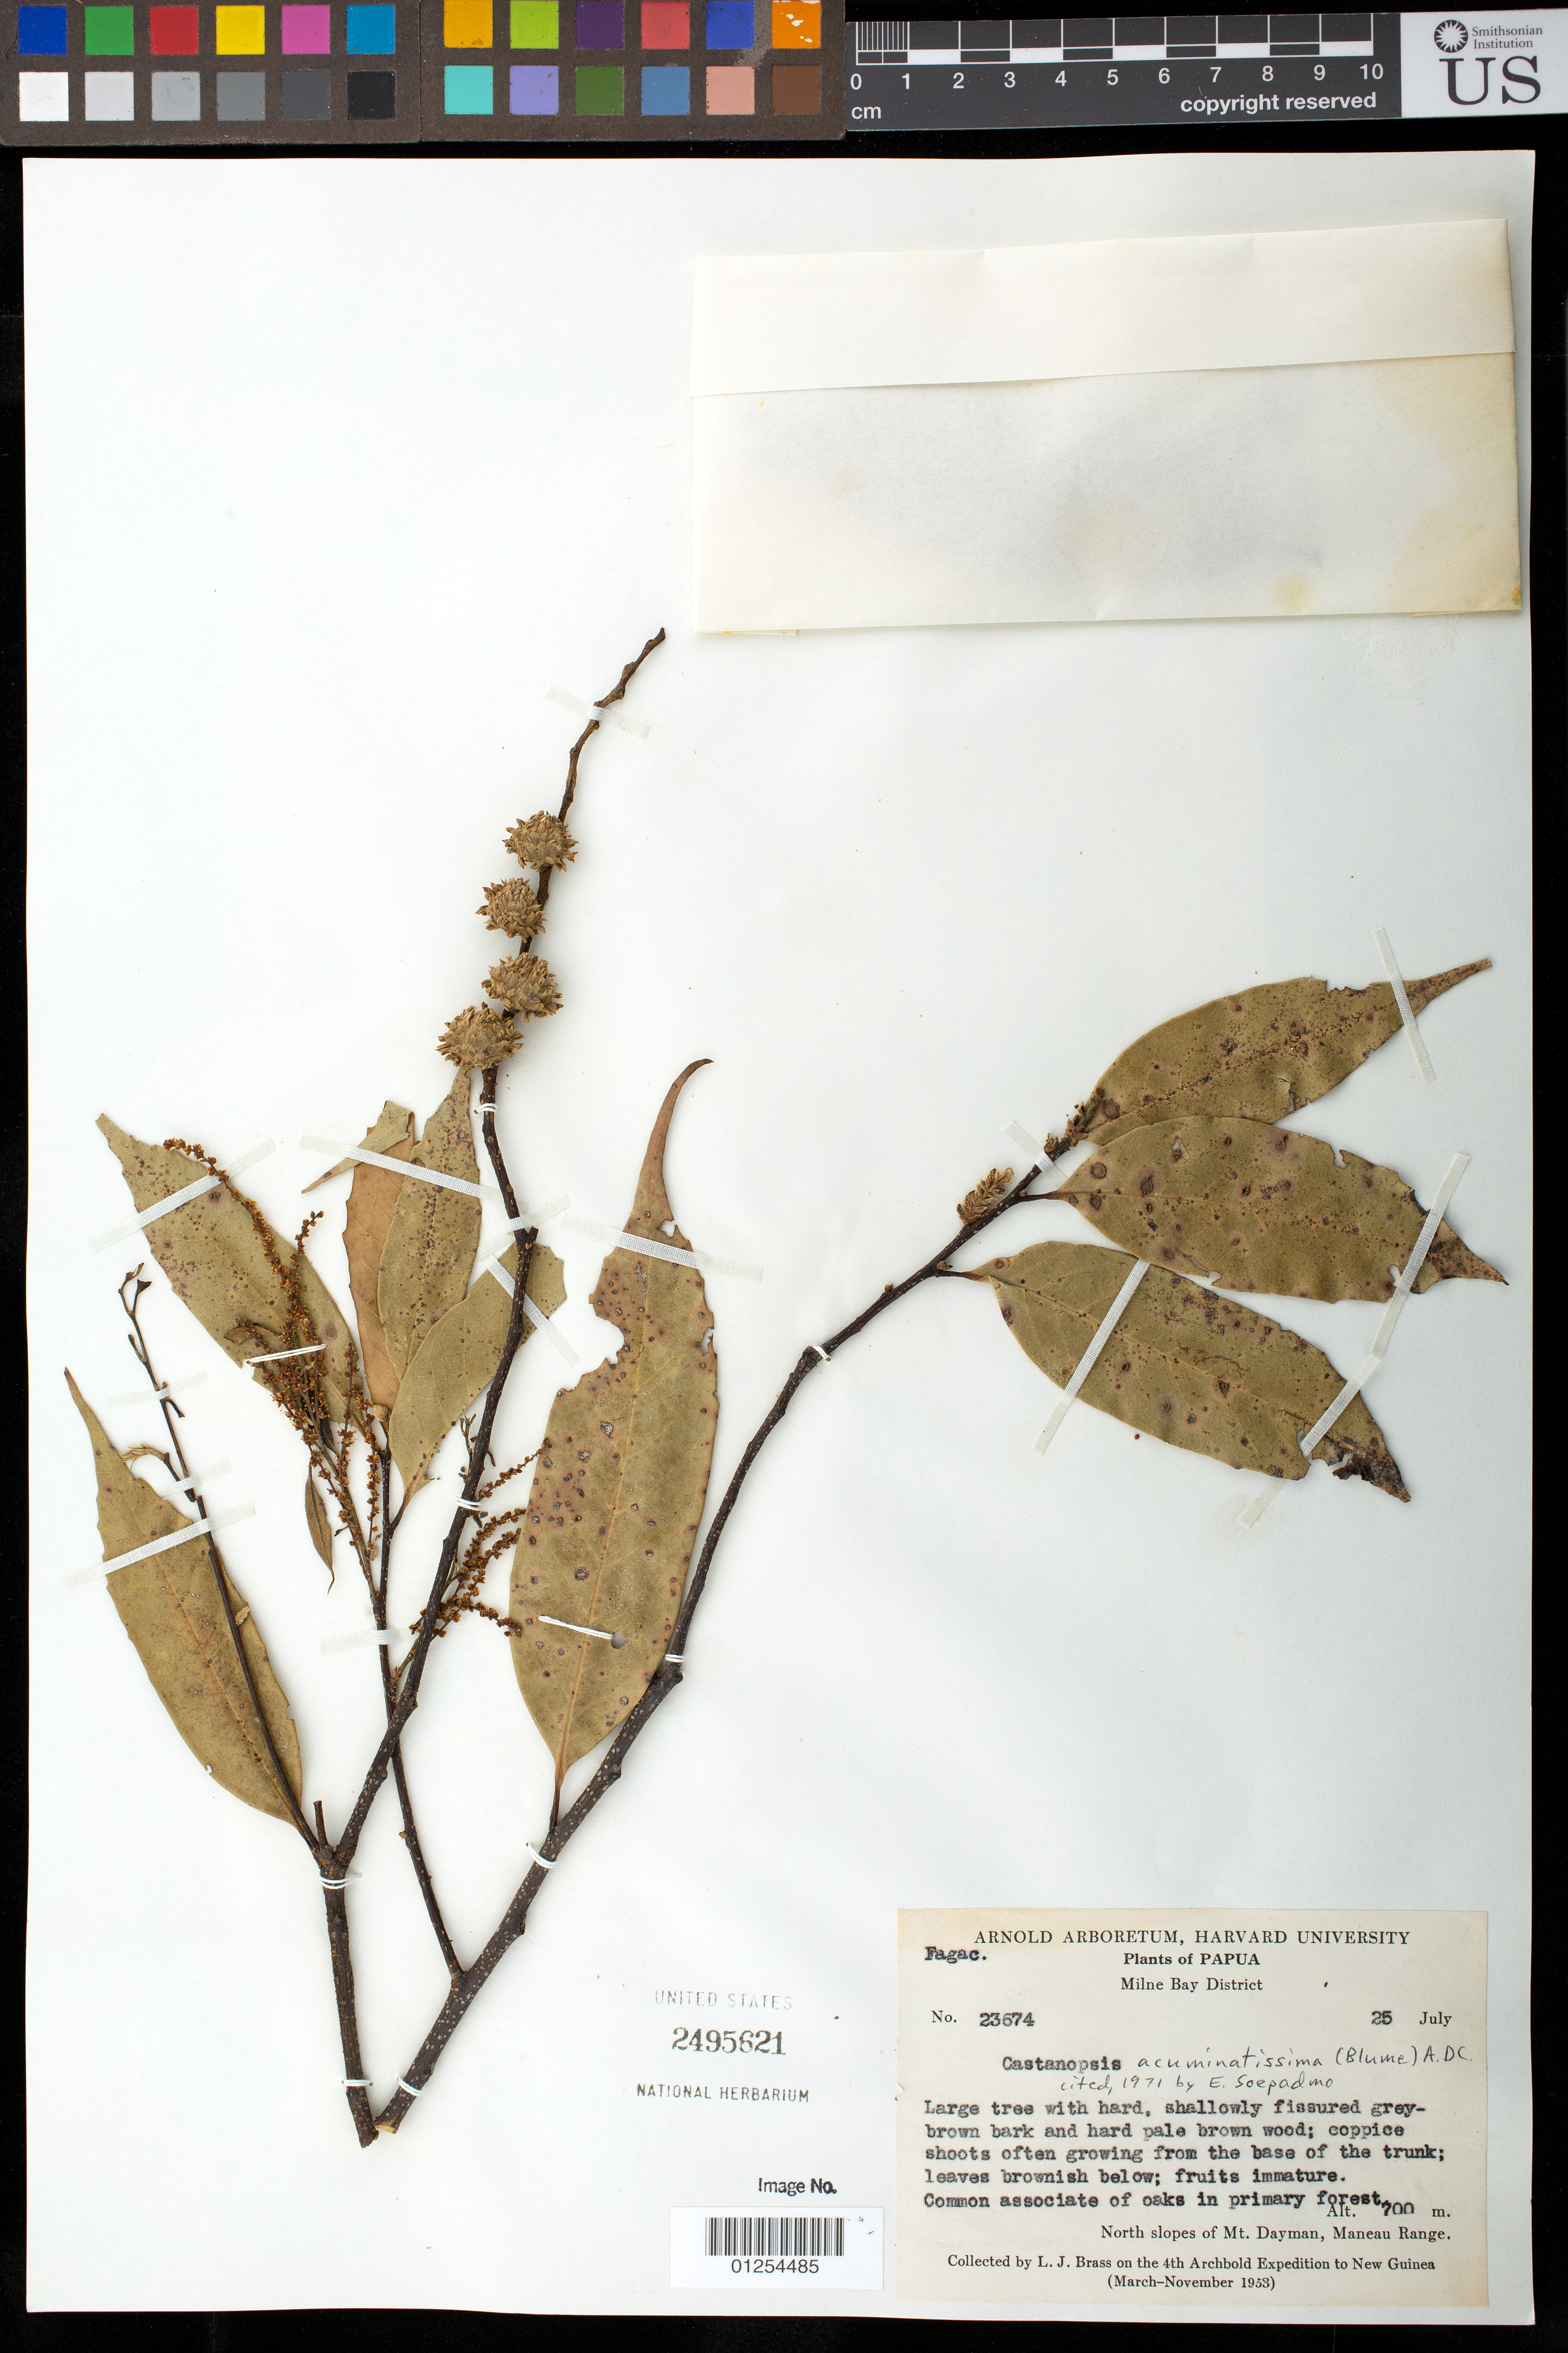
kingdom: Plantae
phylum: Tracheophyta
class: Magnoliopsida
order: Fagales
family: Fagaceae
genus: Castanopsis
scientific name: Castanopsis acuminatissima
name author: (Blume) A. DC.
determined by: Soepadmo, E.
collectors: L. J. Brass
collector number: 23674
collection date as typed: Mar 1953 to -- Nov 1953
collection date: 1953-03/1953-11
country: Papua New Guinea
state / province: Milne Bay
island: New Guinea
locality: N slopes of Mt. Dayman, Maneau Range.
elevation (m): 2230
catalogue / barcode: US 2495621